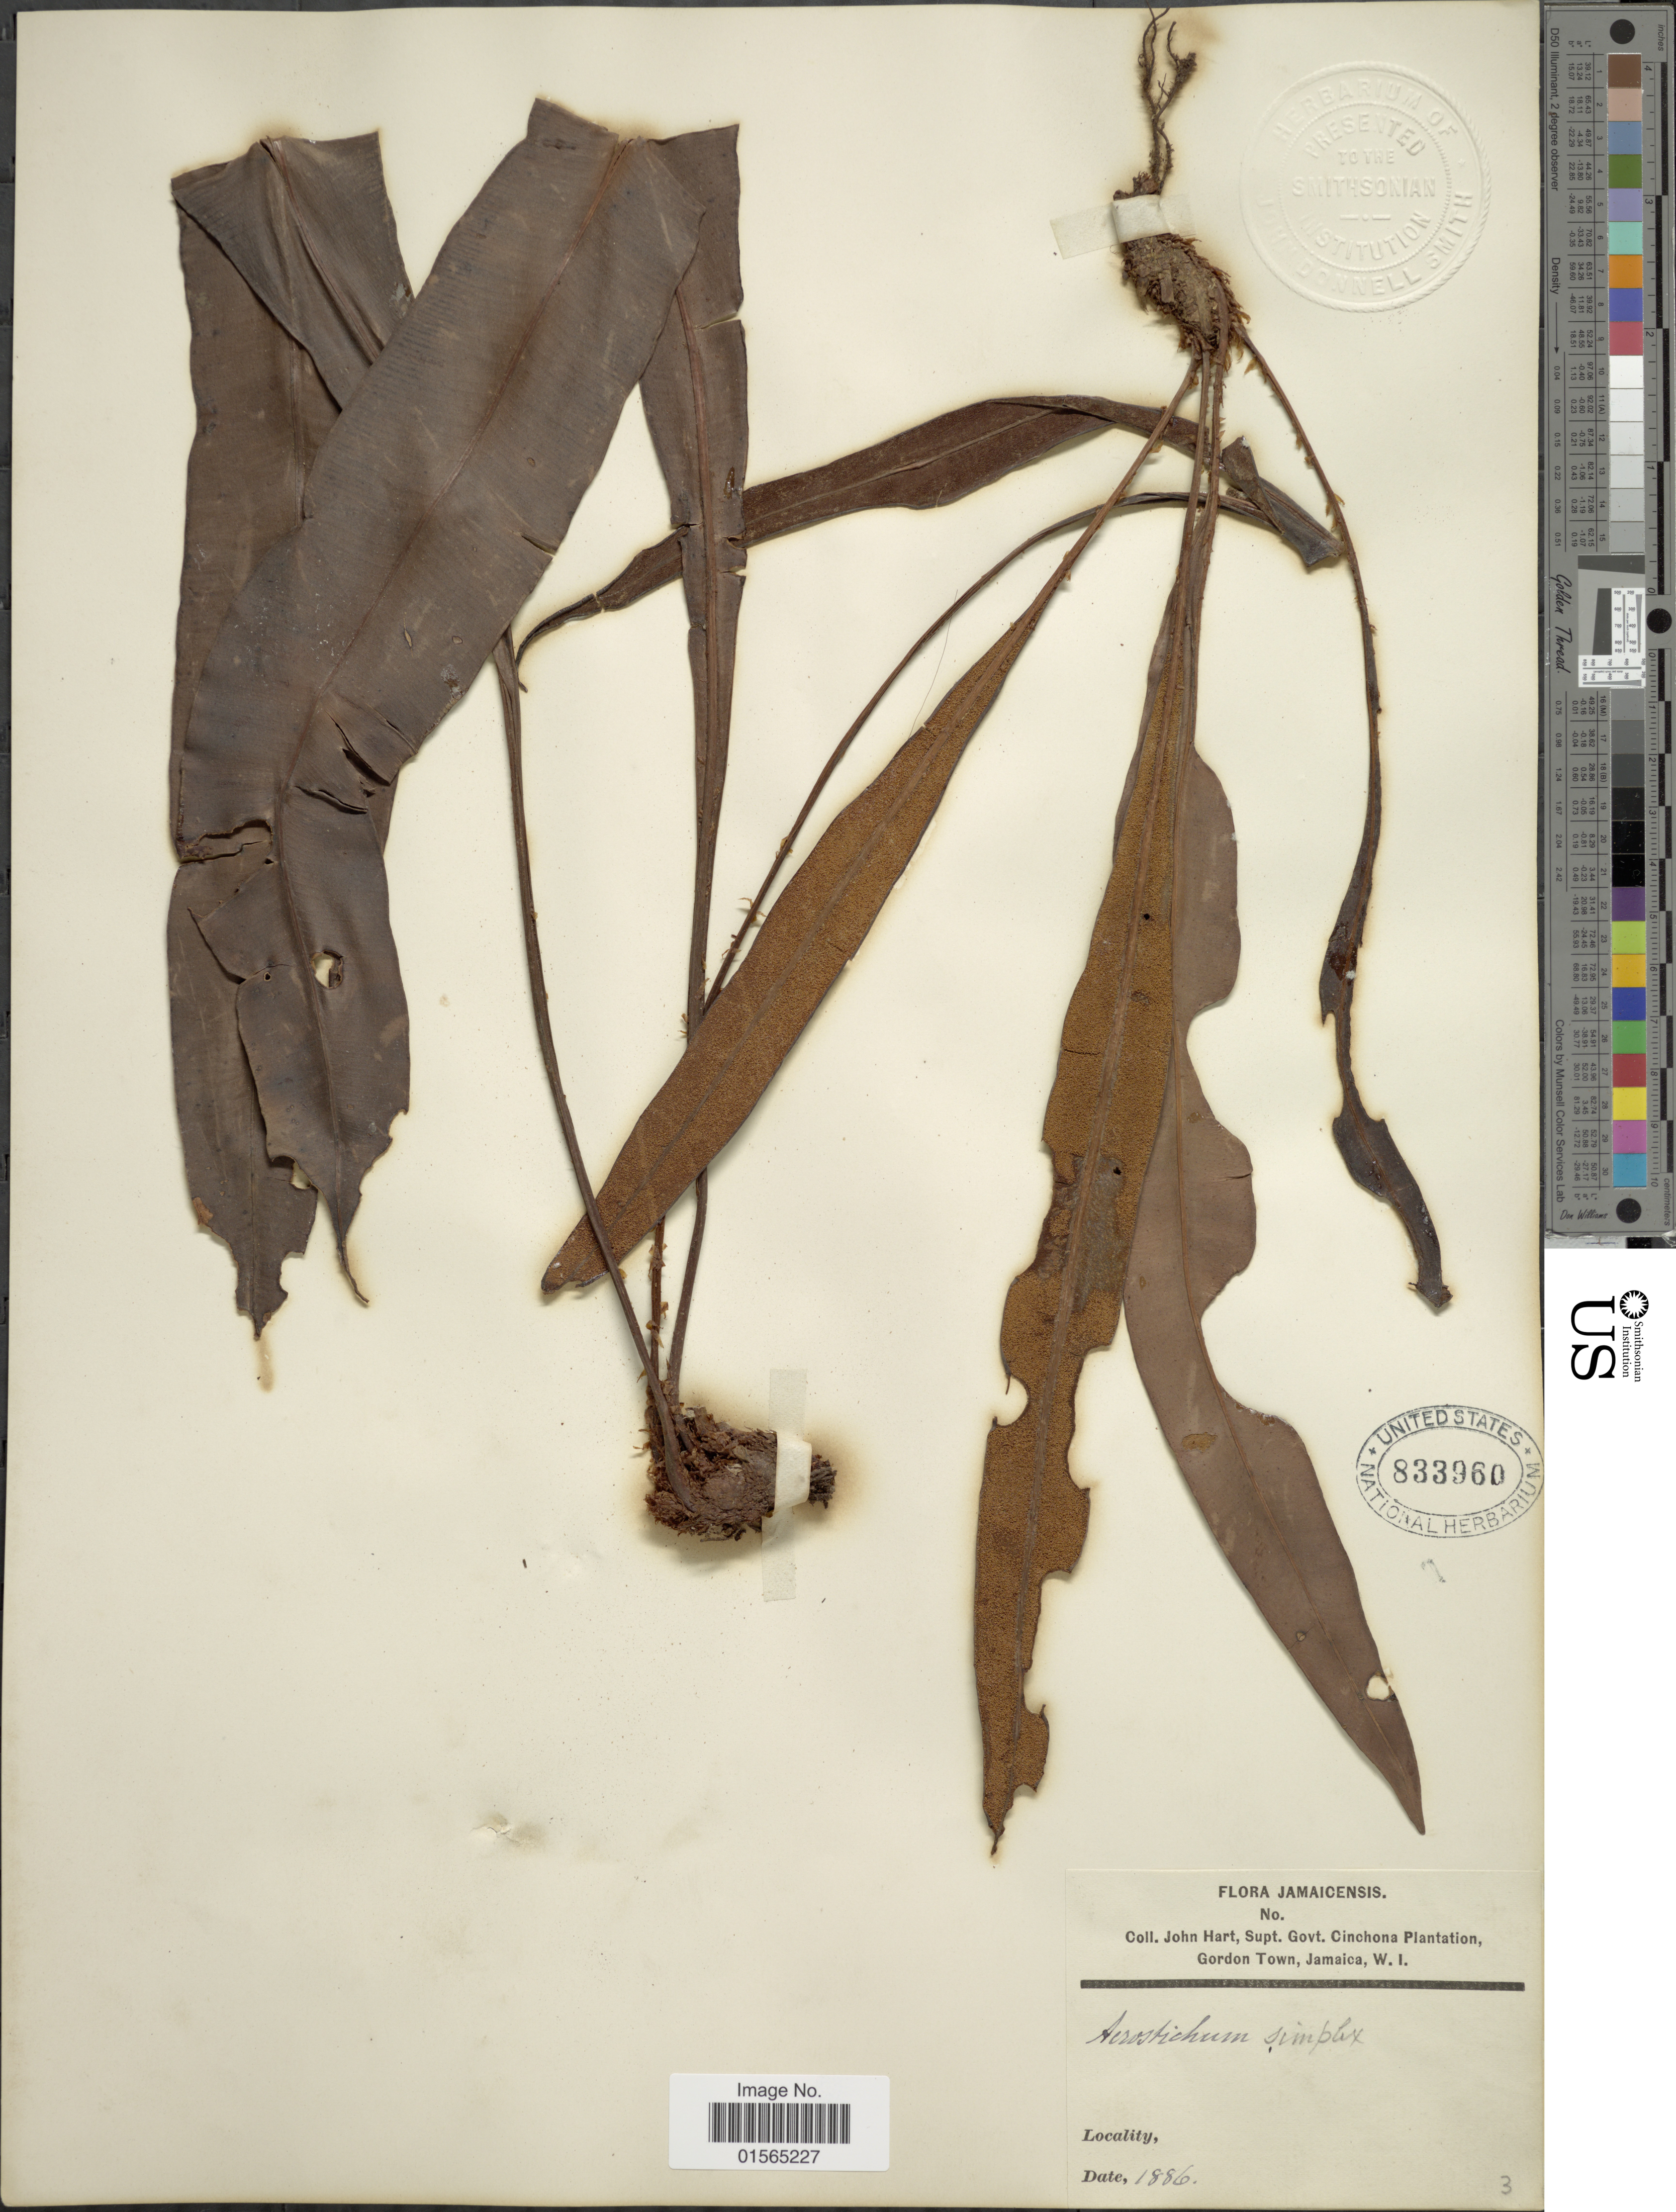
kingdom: Plantae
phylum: Tracheophyta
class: Polypodiopsida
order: Polypodiales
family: Dryopteridaceae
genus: Elaphoglossum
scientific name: Elaphoglossum chartaceum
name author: (Baker ex Jenman) C. Chr.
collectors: J. H. Hart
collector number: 3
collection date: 1886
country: Jamaica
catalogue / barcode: US 833960